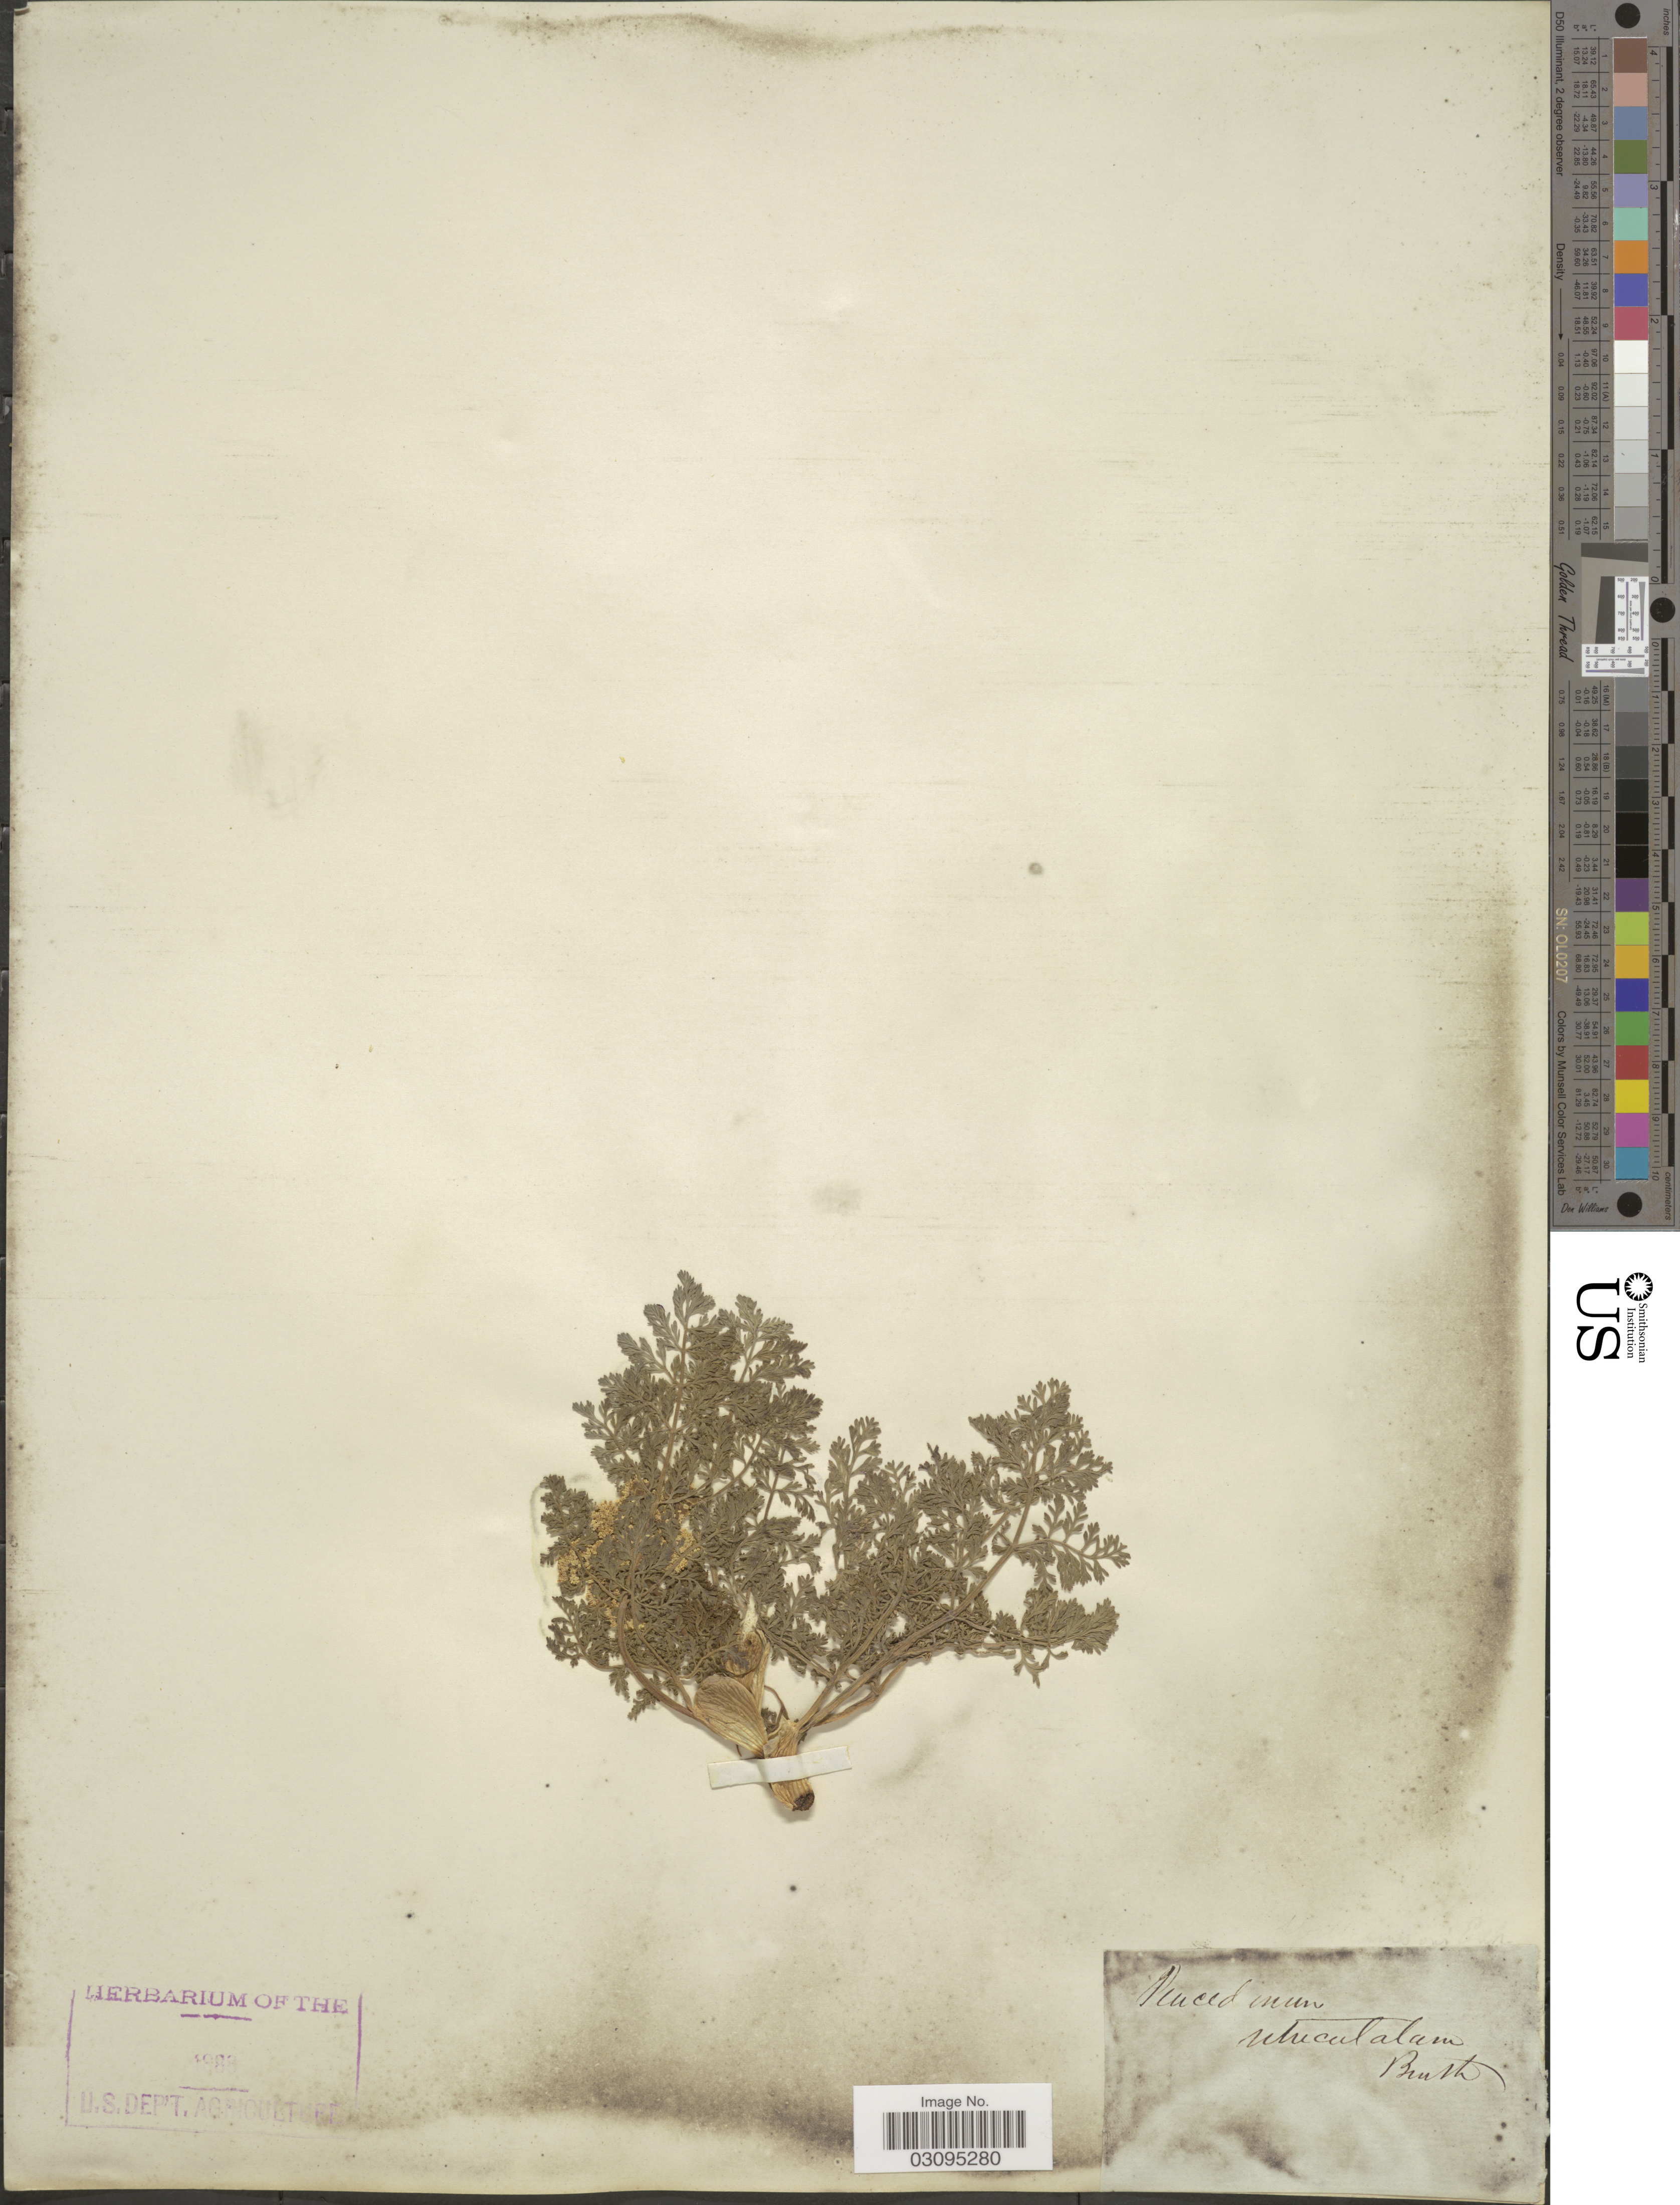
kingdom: Plantae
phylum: Tracheophyta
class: Magnoliopsida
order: Apiales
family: Apiaceae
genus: Lomatium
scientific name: Lomatium utriculatum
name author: (Nutt. ex Torr. & A. Gray) J.M. Coult. & Rose